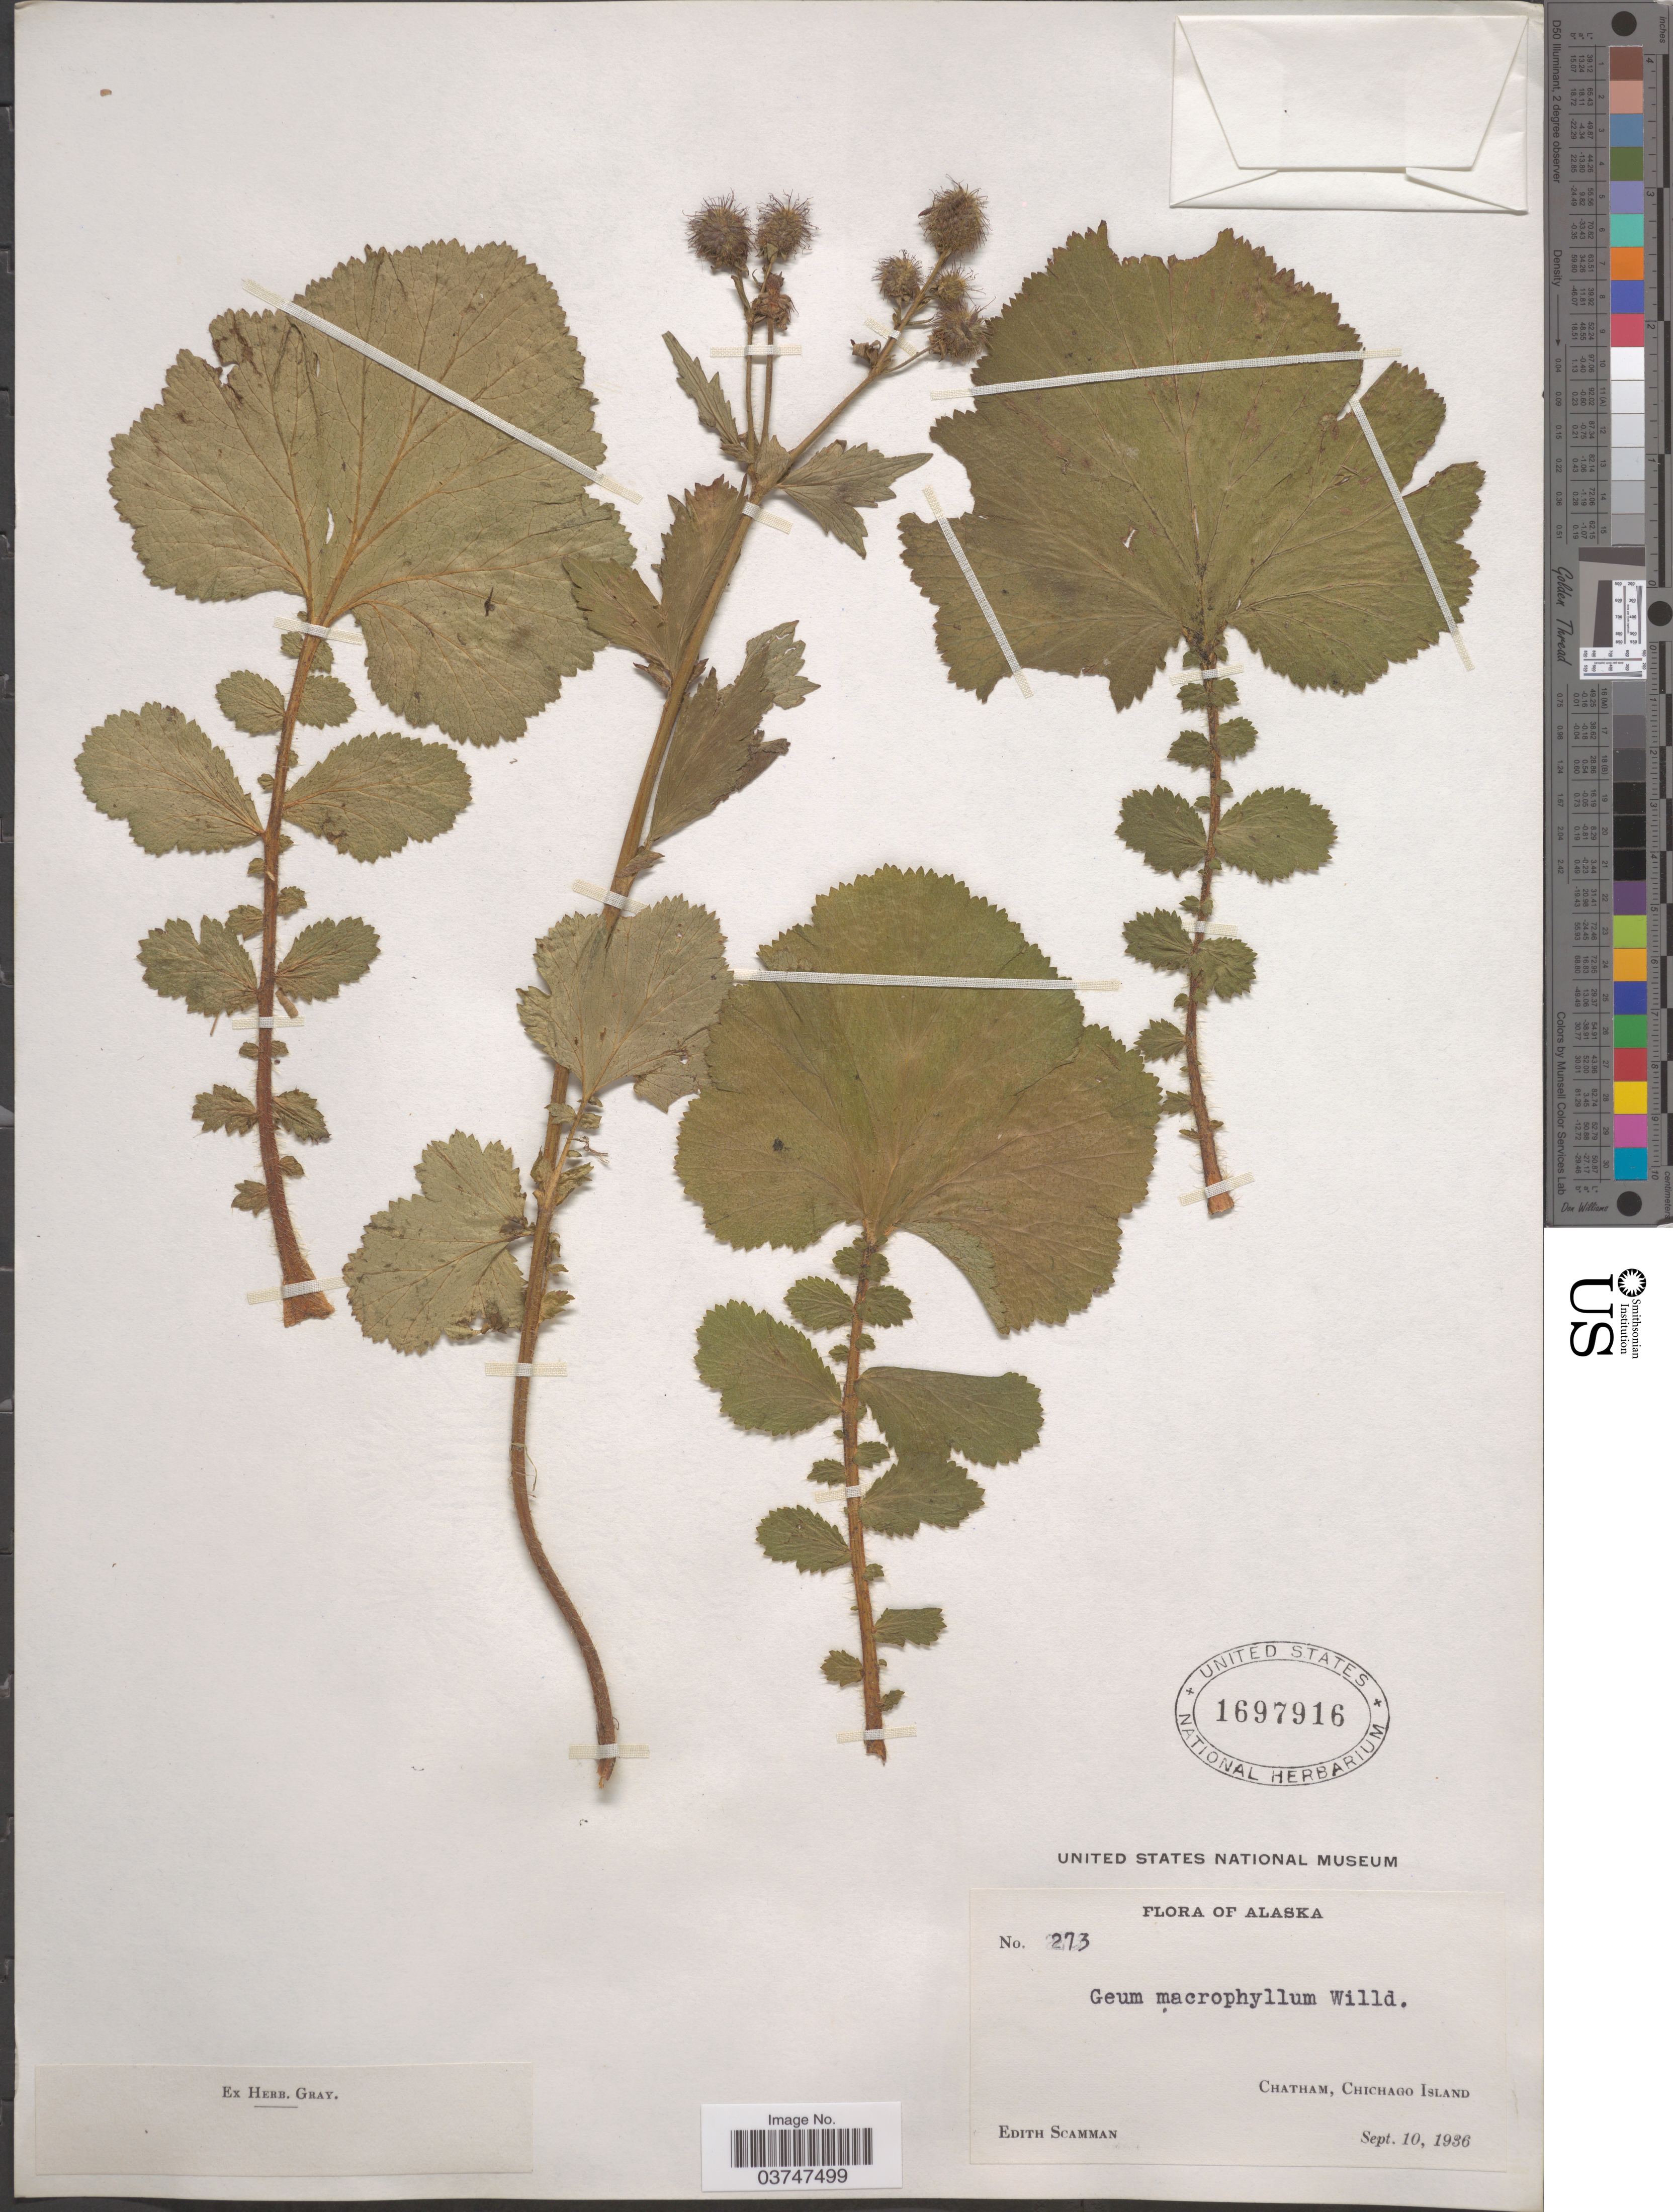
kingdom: Plantae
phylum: Tracheophyta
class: Magnoliopsida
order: Rosales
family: Rosaceae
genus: Geum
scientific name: Geum macrophyllum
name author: Willd.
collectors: E. Scamman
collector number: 273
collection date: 1936-09-10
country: United States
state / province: Alaska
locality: Chatham, Chichago Island.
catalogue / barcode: US 1697916